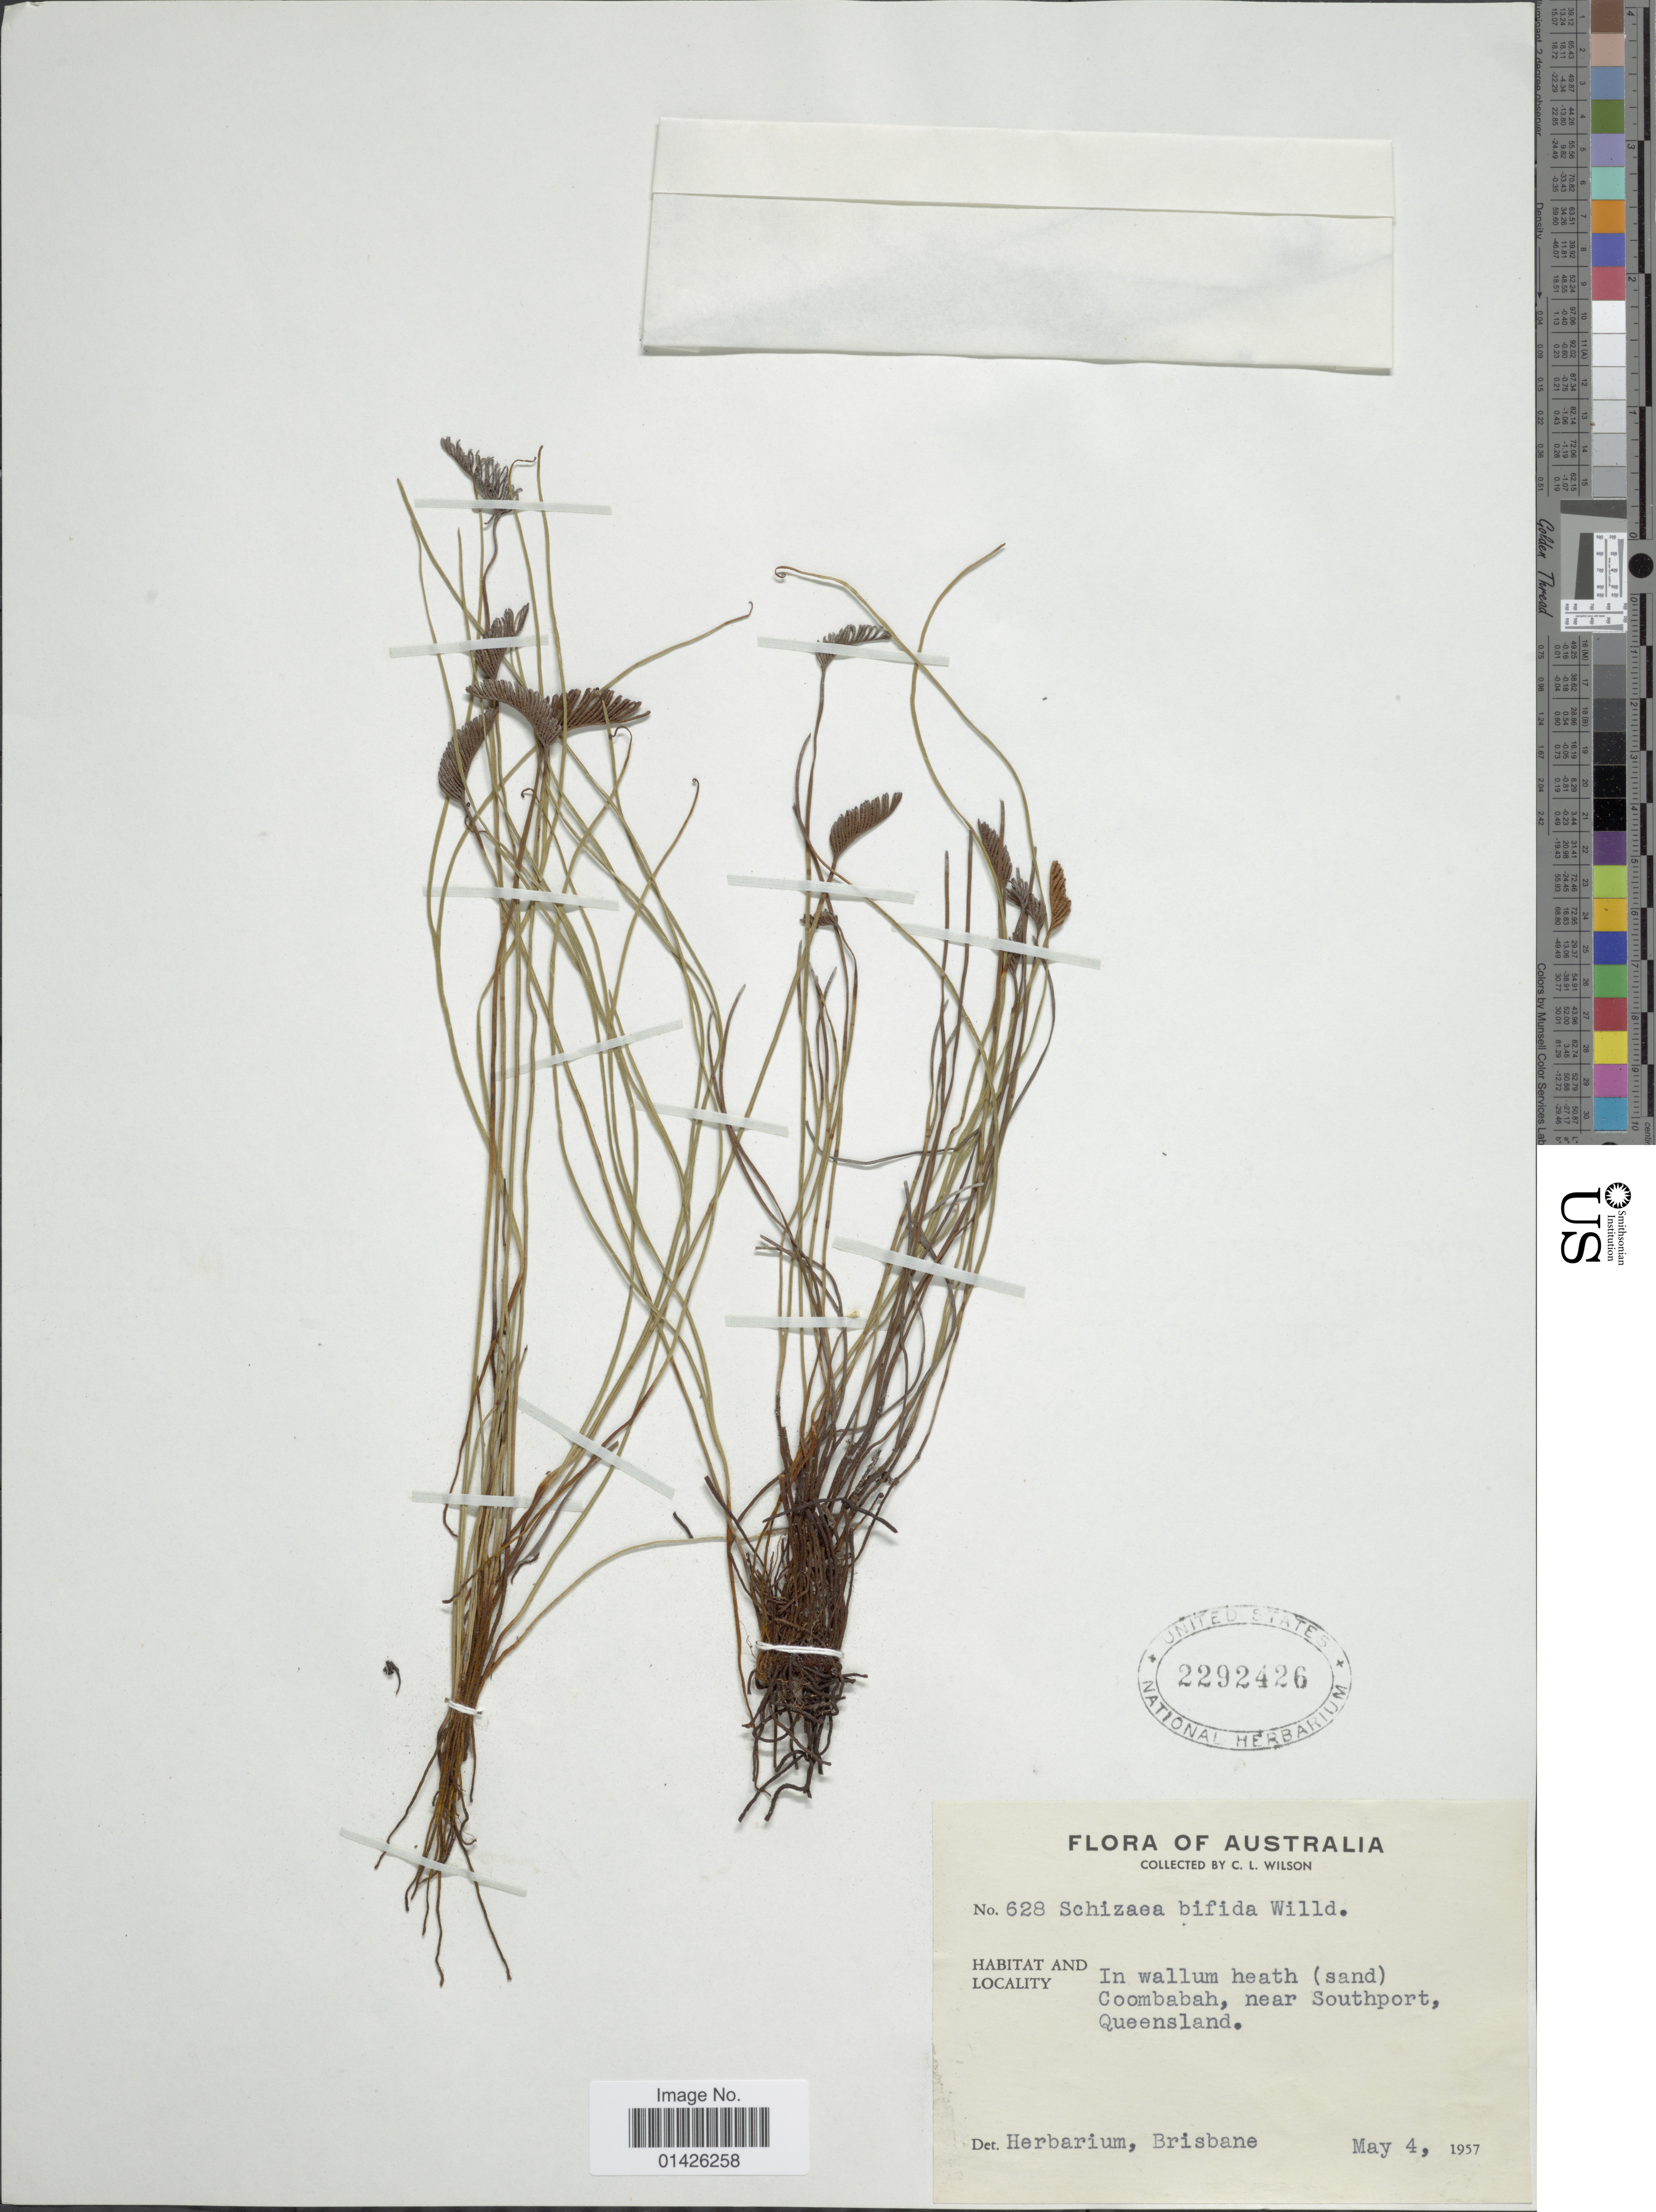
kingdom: Plantae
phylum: Tracheophyta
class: Polypodiopsida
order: Schizaeales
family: Schizaeaceae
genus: Schizaea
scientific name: Schizaea bifida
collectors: C. L. Wilson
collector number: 628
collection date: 1957-05-04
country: Australia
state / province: Queensland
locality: In wallum heath (sand) Coombabah, near Southport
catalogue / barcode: US 2292426